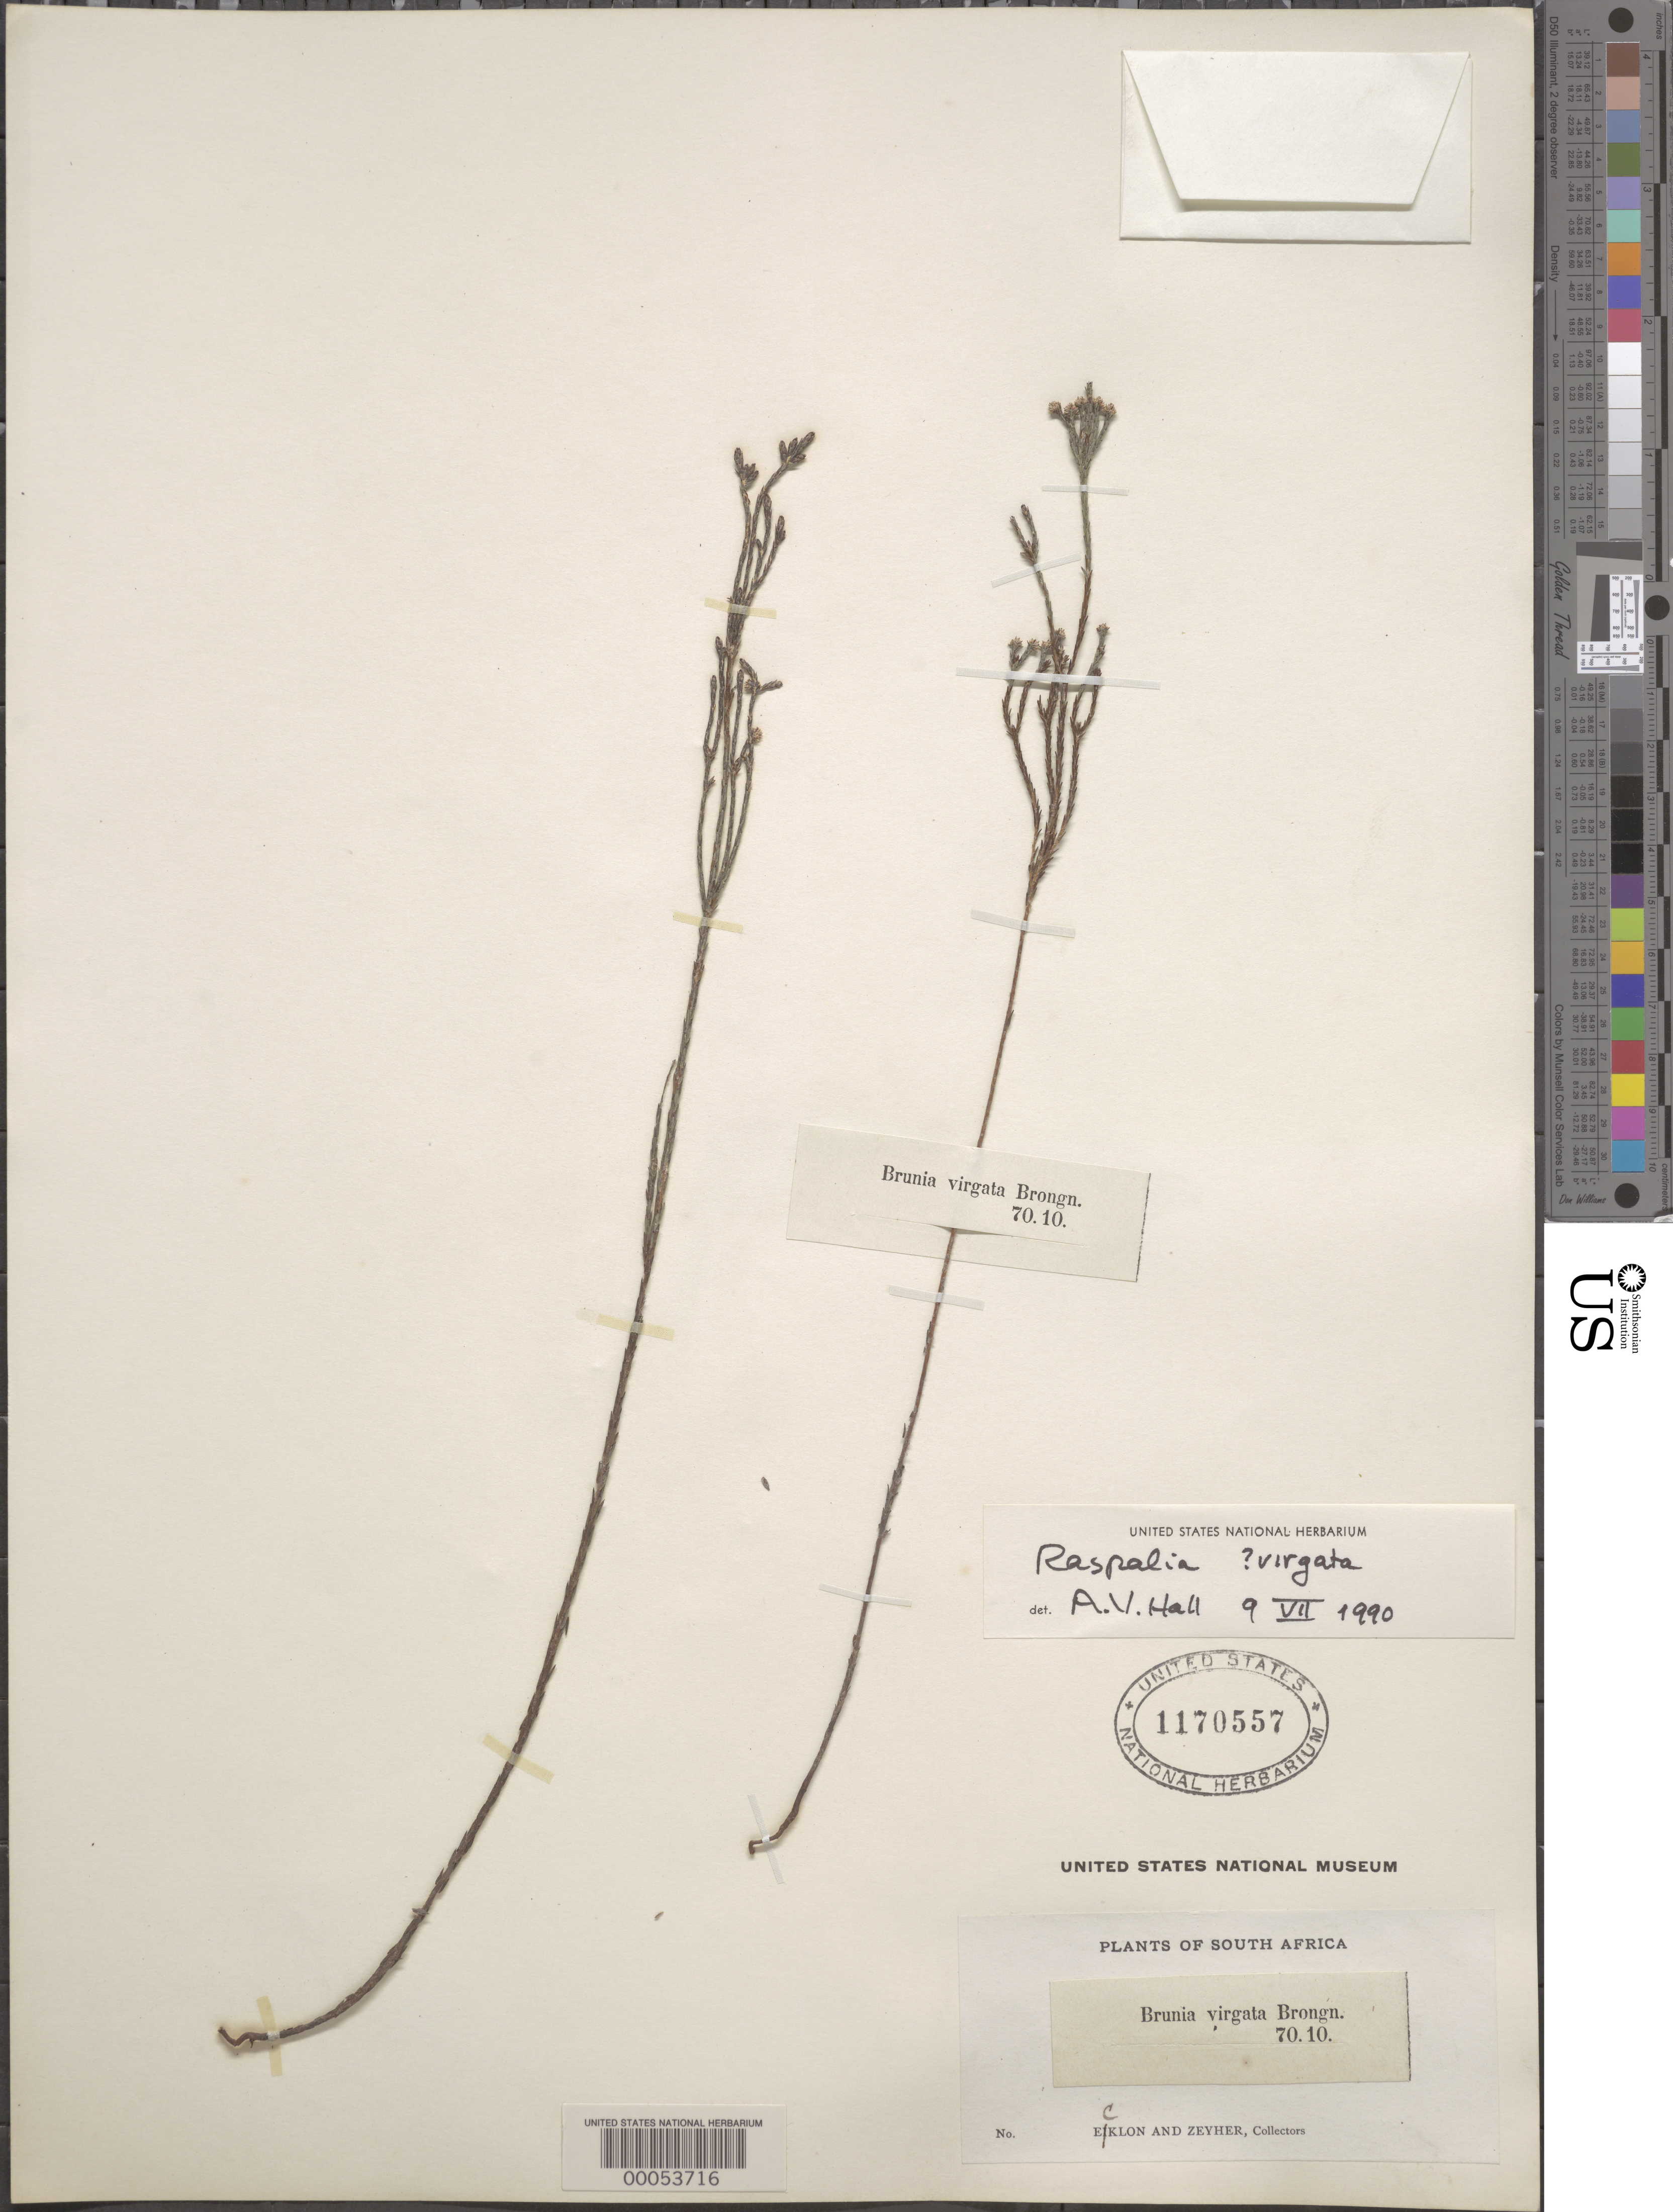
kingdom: Plantae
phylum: Tracheophyta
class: Magnoliopsida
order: Bruniales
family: Bruniaceae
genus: Brunia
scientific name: Brunia virgata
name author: Brongn.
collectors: C. F. Ecklon & C. Zeyher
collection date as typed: Oct 1870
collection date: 1870-10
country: South Africa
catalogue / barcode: US 1170557